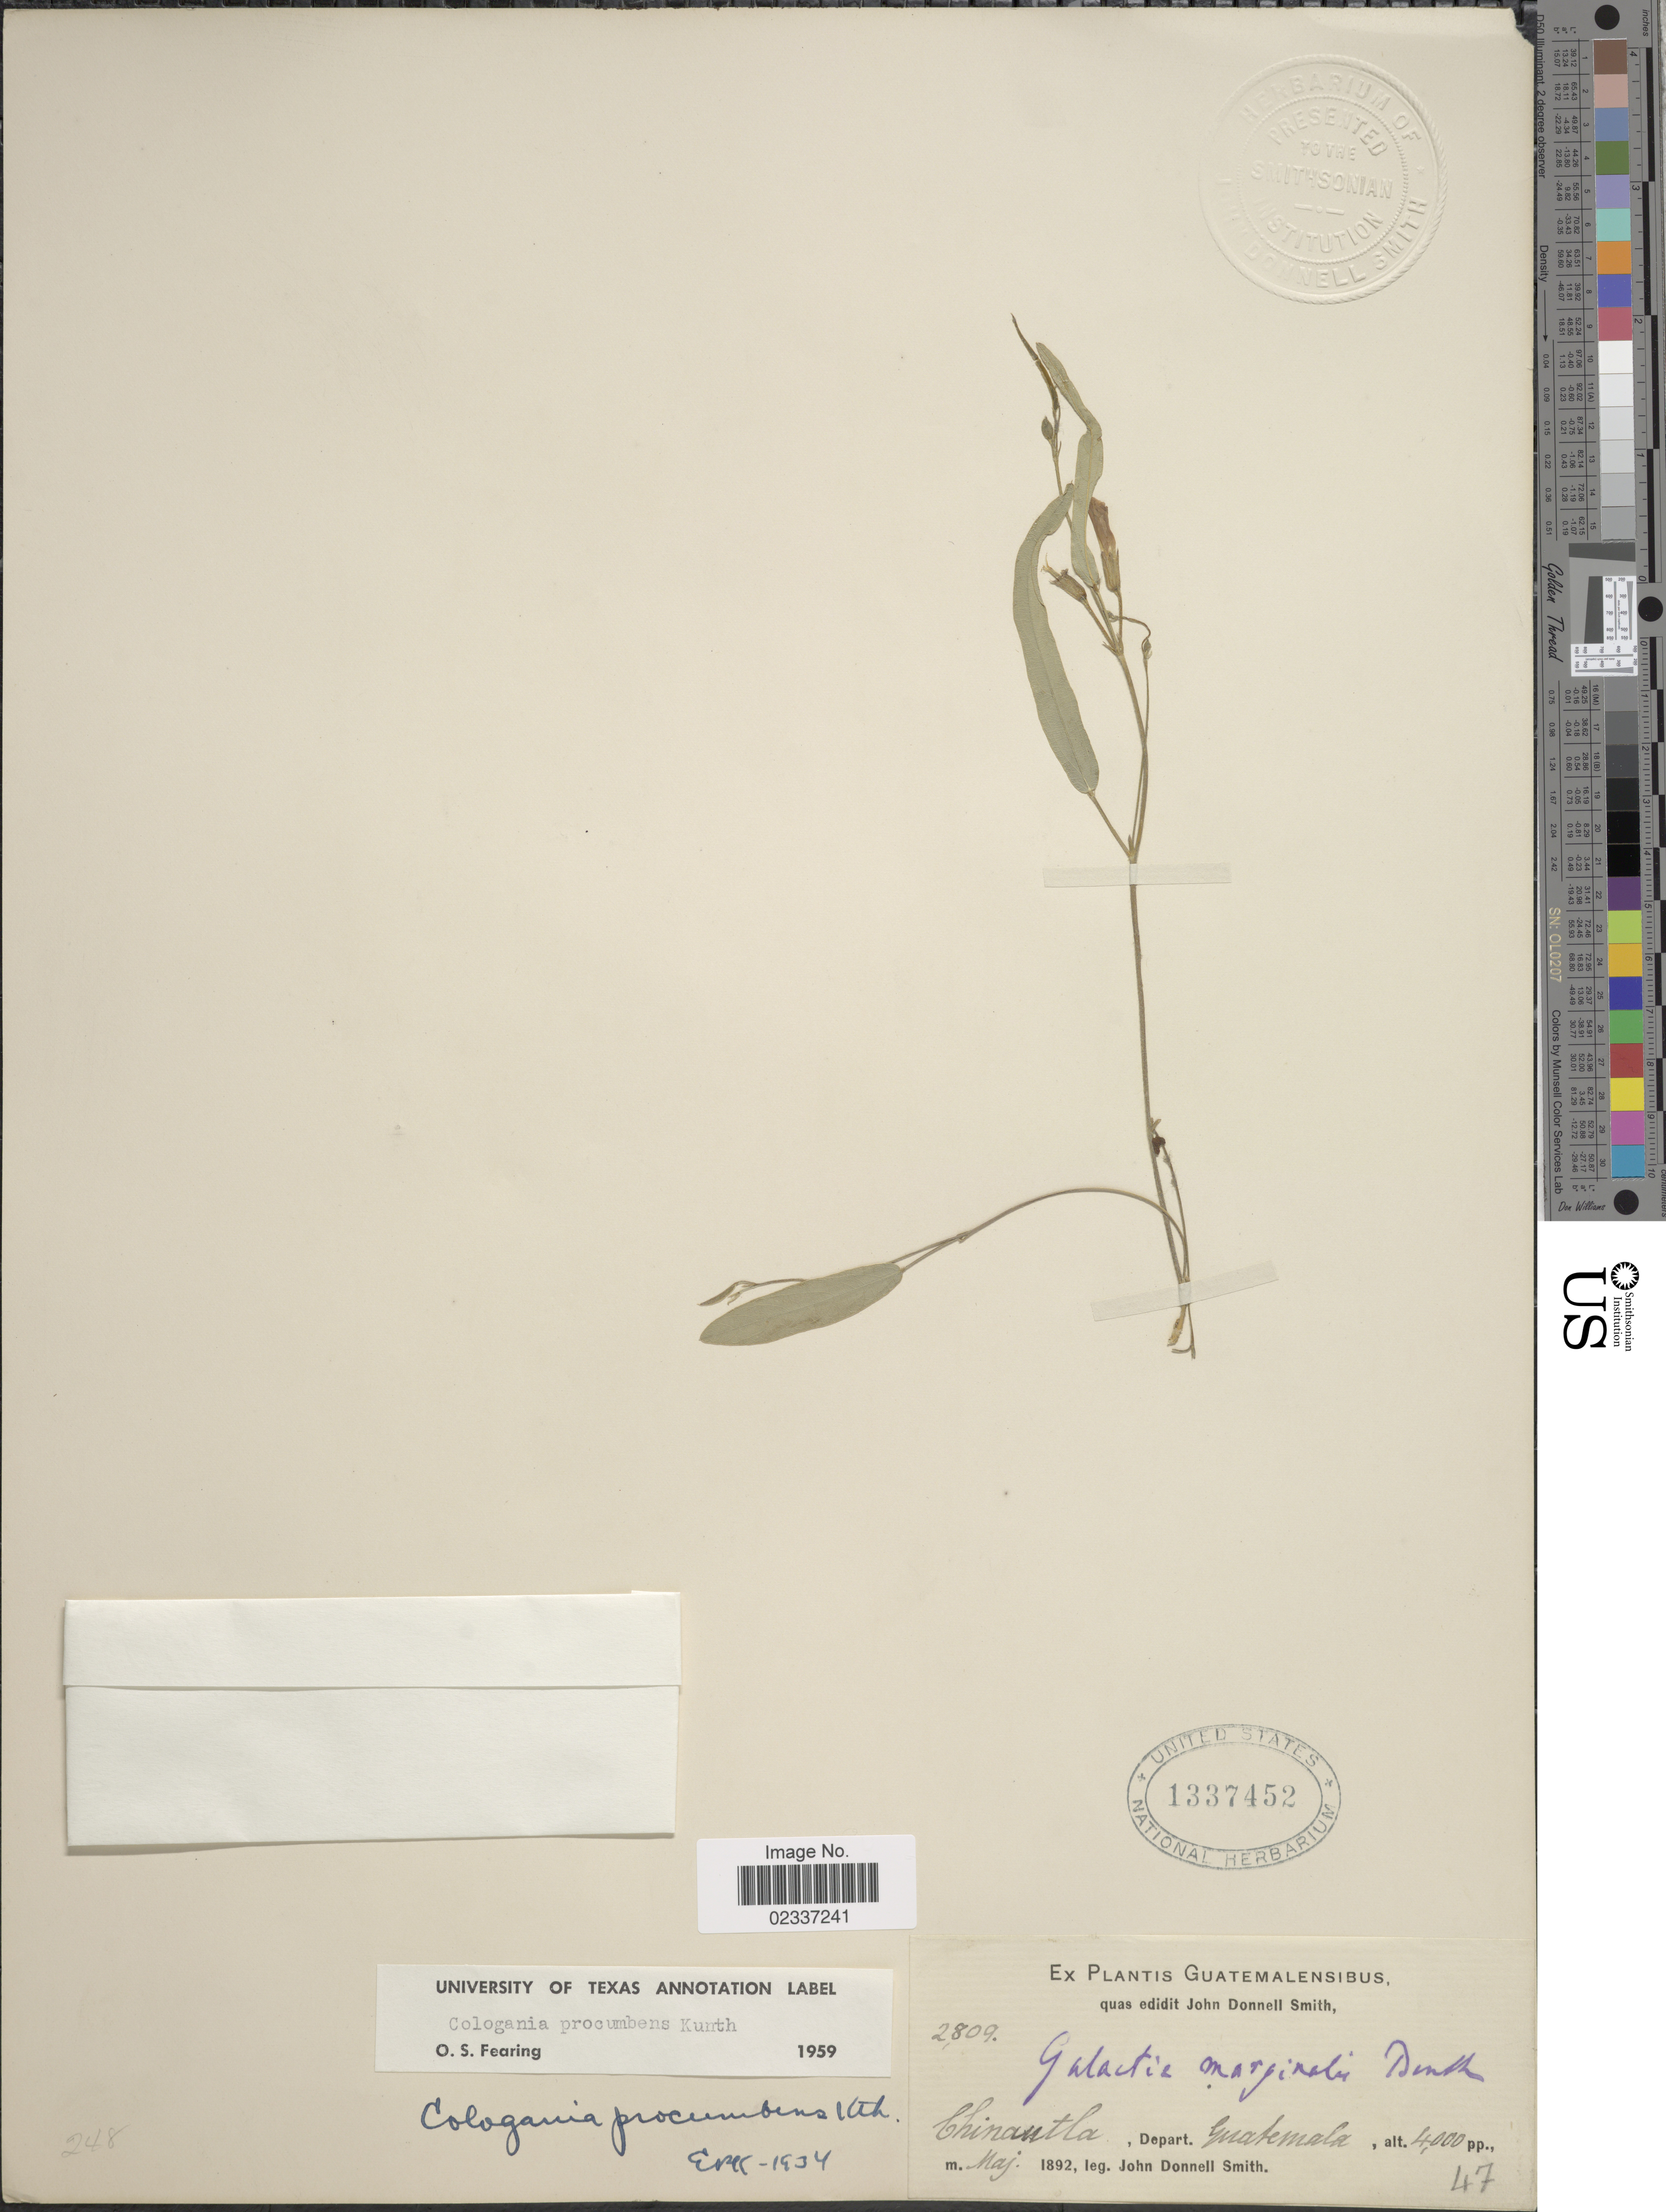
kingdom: Plantae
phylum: Tracheophyta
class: Magnoliopsida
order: Fabales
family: Fabaceae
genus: Cologania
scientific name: Cologania procumbens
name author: Kunth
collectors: J. Donnell Smith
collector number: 2809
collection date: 1892-05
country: Guatemala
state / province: Guatemala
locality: Chinantla, Depart. Guatemala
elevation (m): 1219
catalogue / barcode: US 1337452